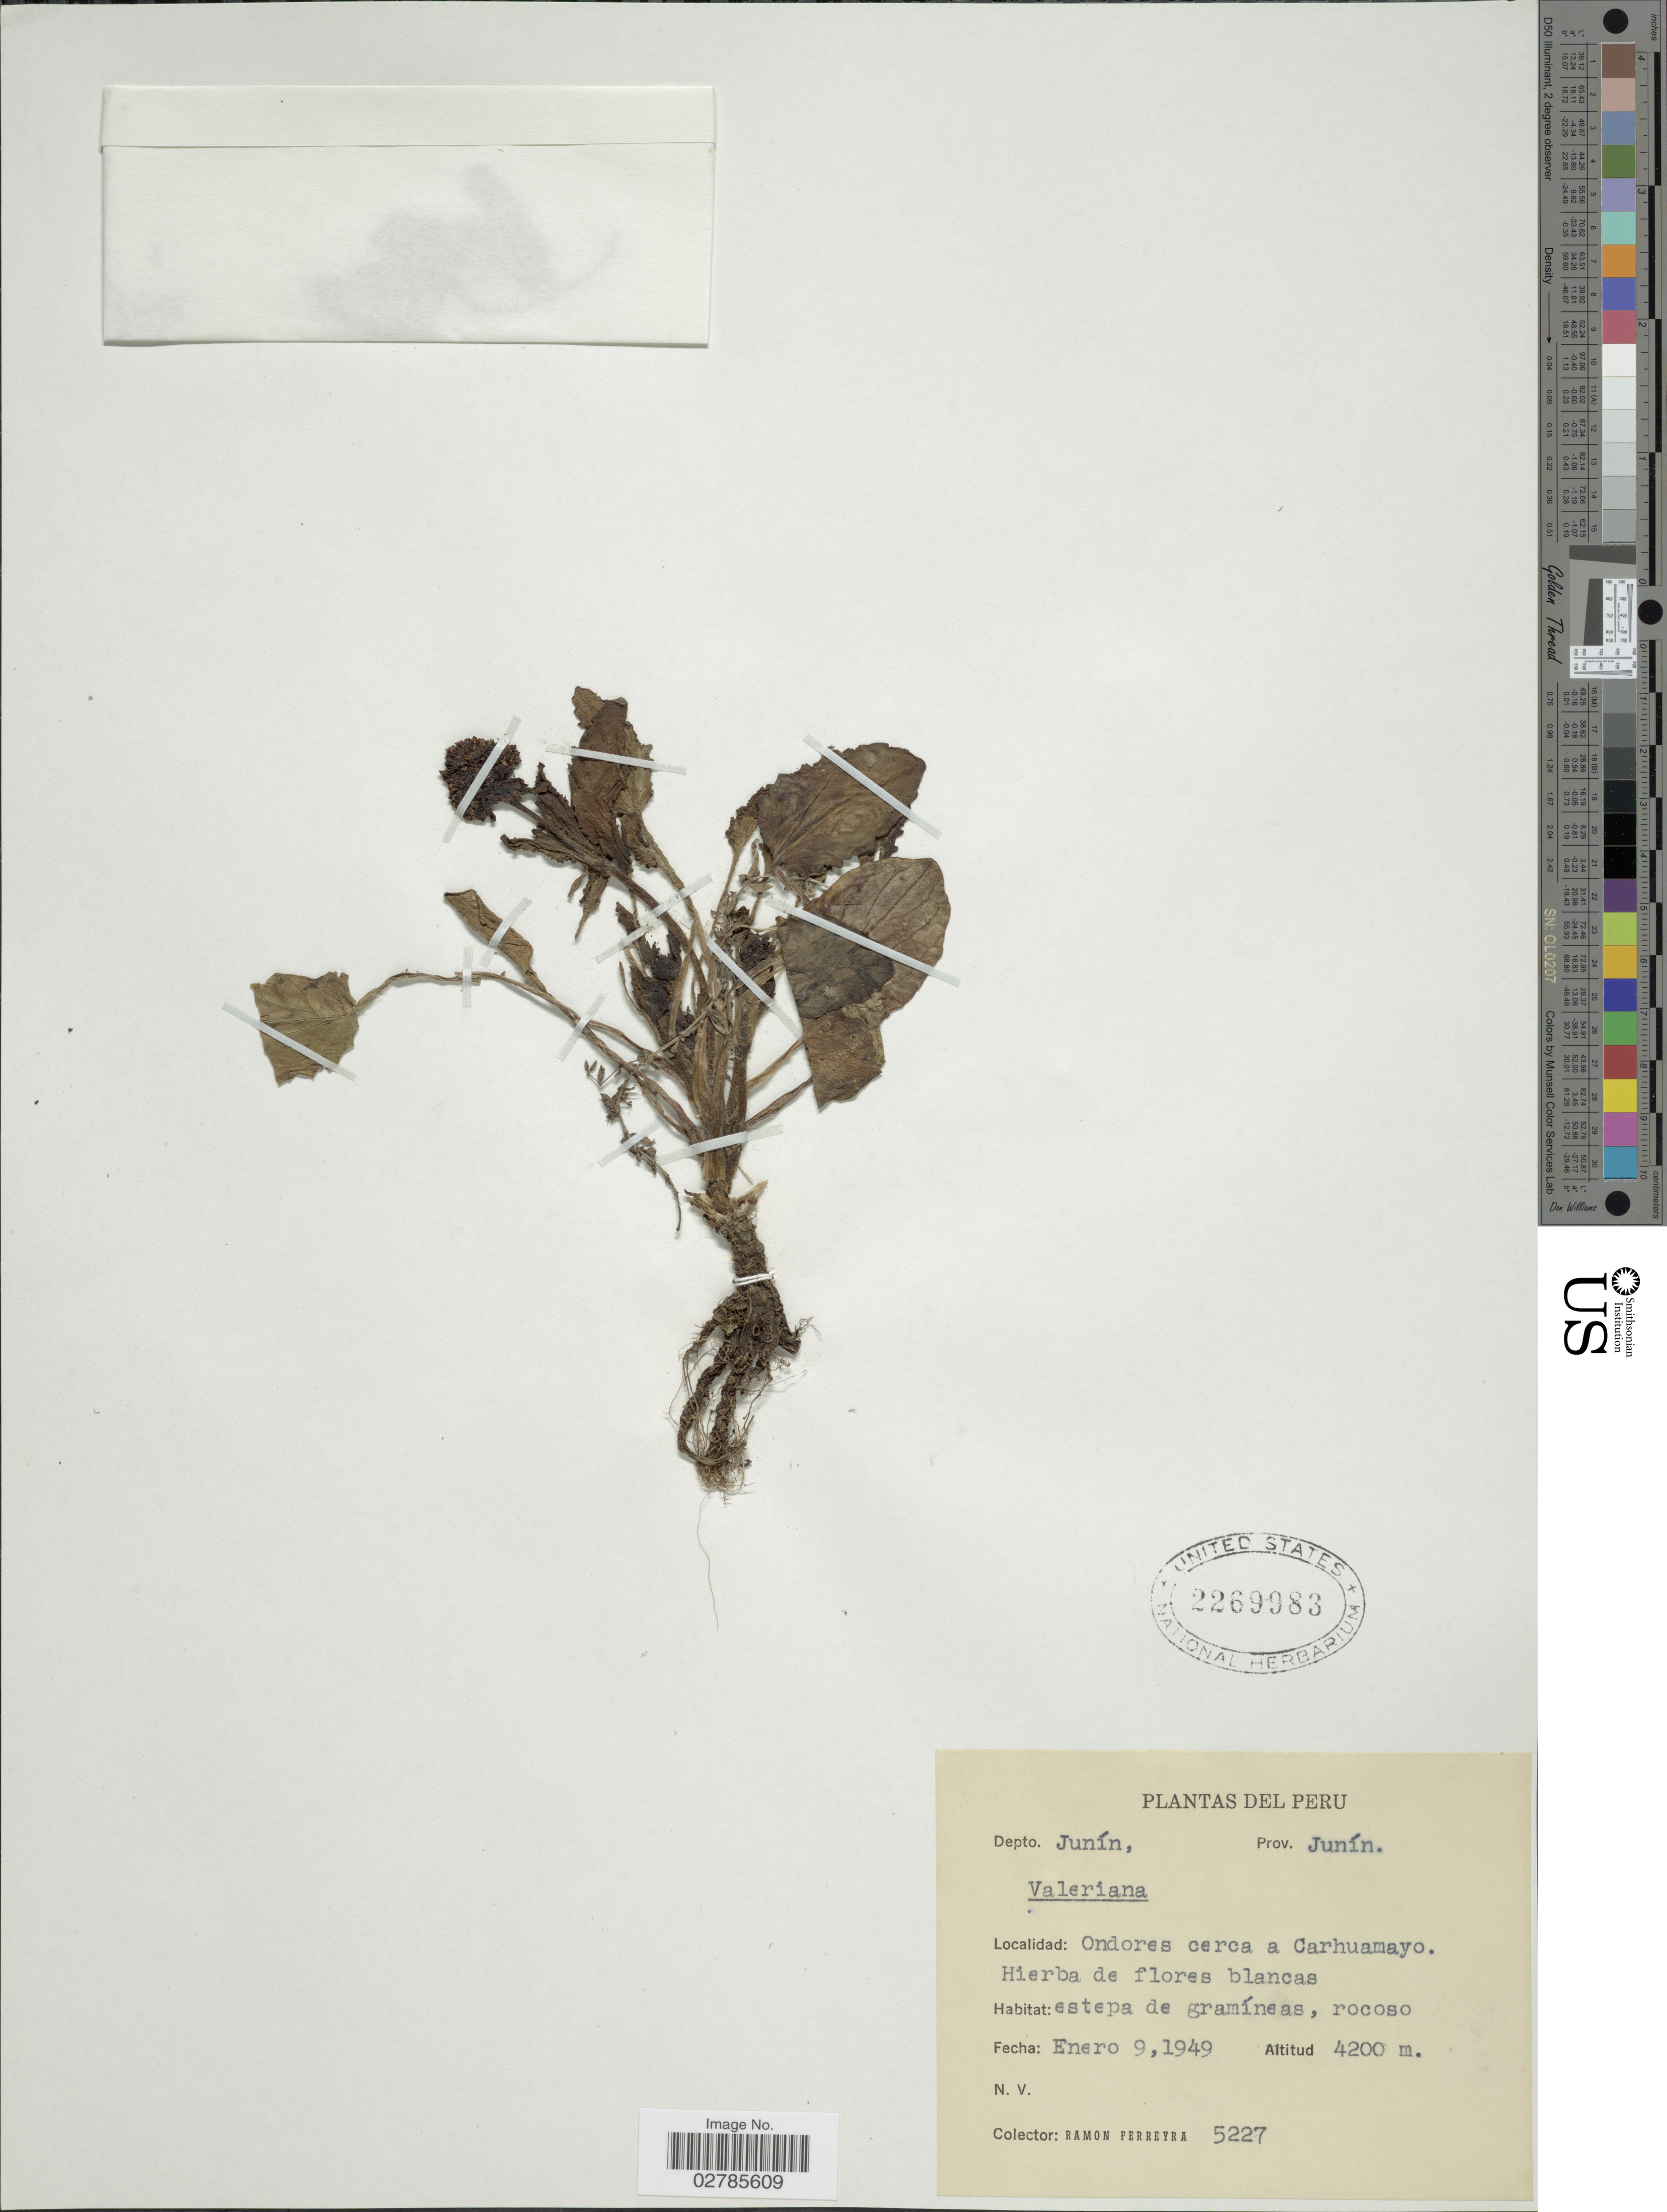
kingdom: Plantae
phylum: Tracheophyta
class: Magnoliopsida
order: Dipsacales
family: Caprifoliaceae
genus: Valeriana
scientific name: Valeriana sp.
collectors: R. A. Ferreyra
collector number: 5227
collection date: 1949-01-09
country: Peru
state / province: Junín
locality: Depto. Junín, Prov. Junín, Ondores cerca a Carhuamayo.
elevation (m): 4200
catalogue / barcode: US 2269983